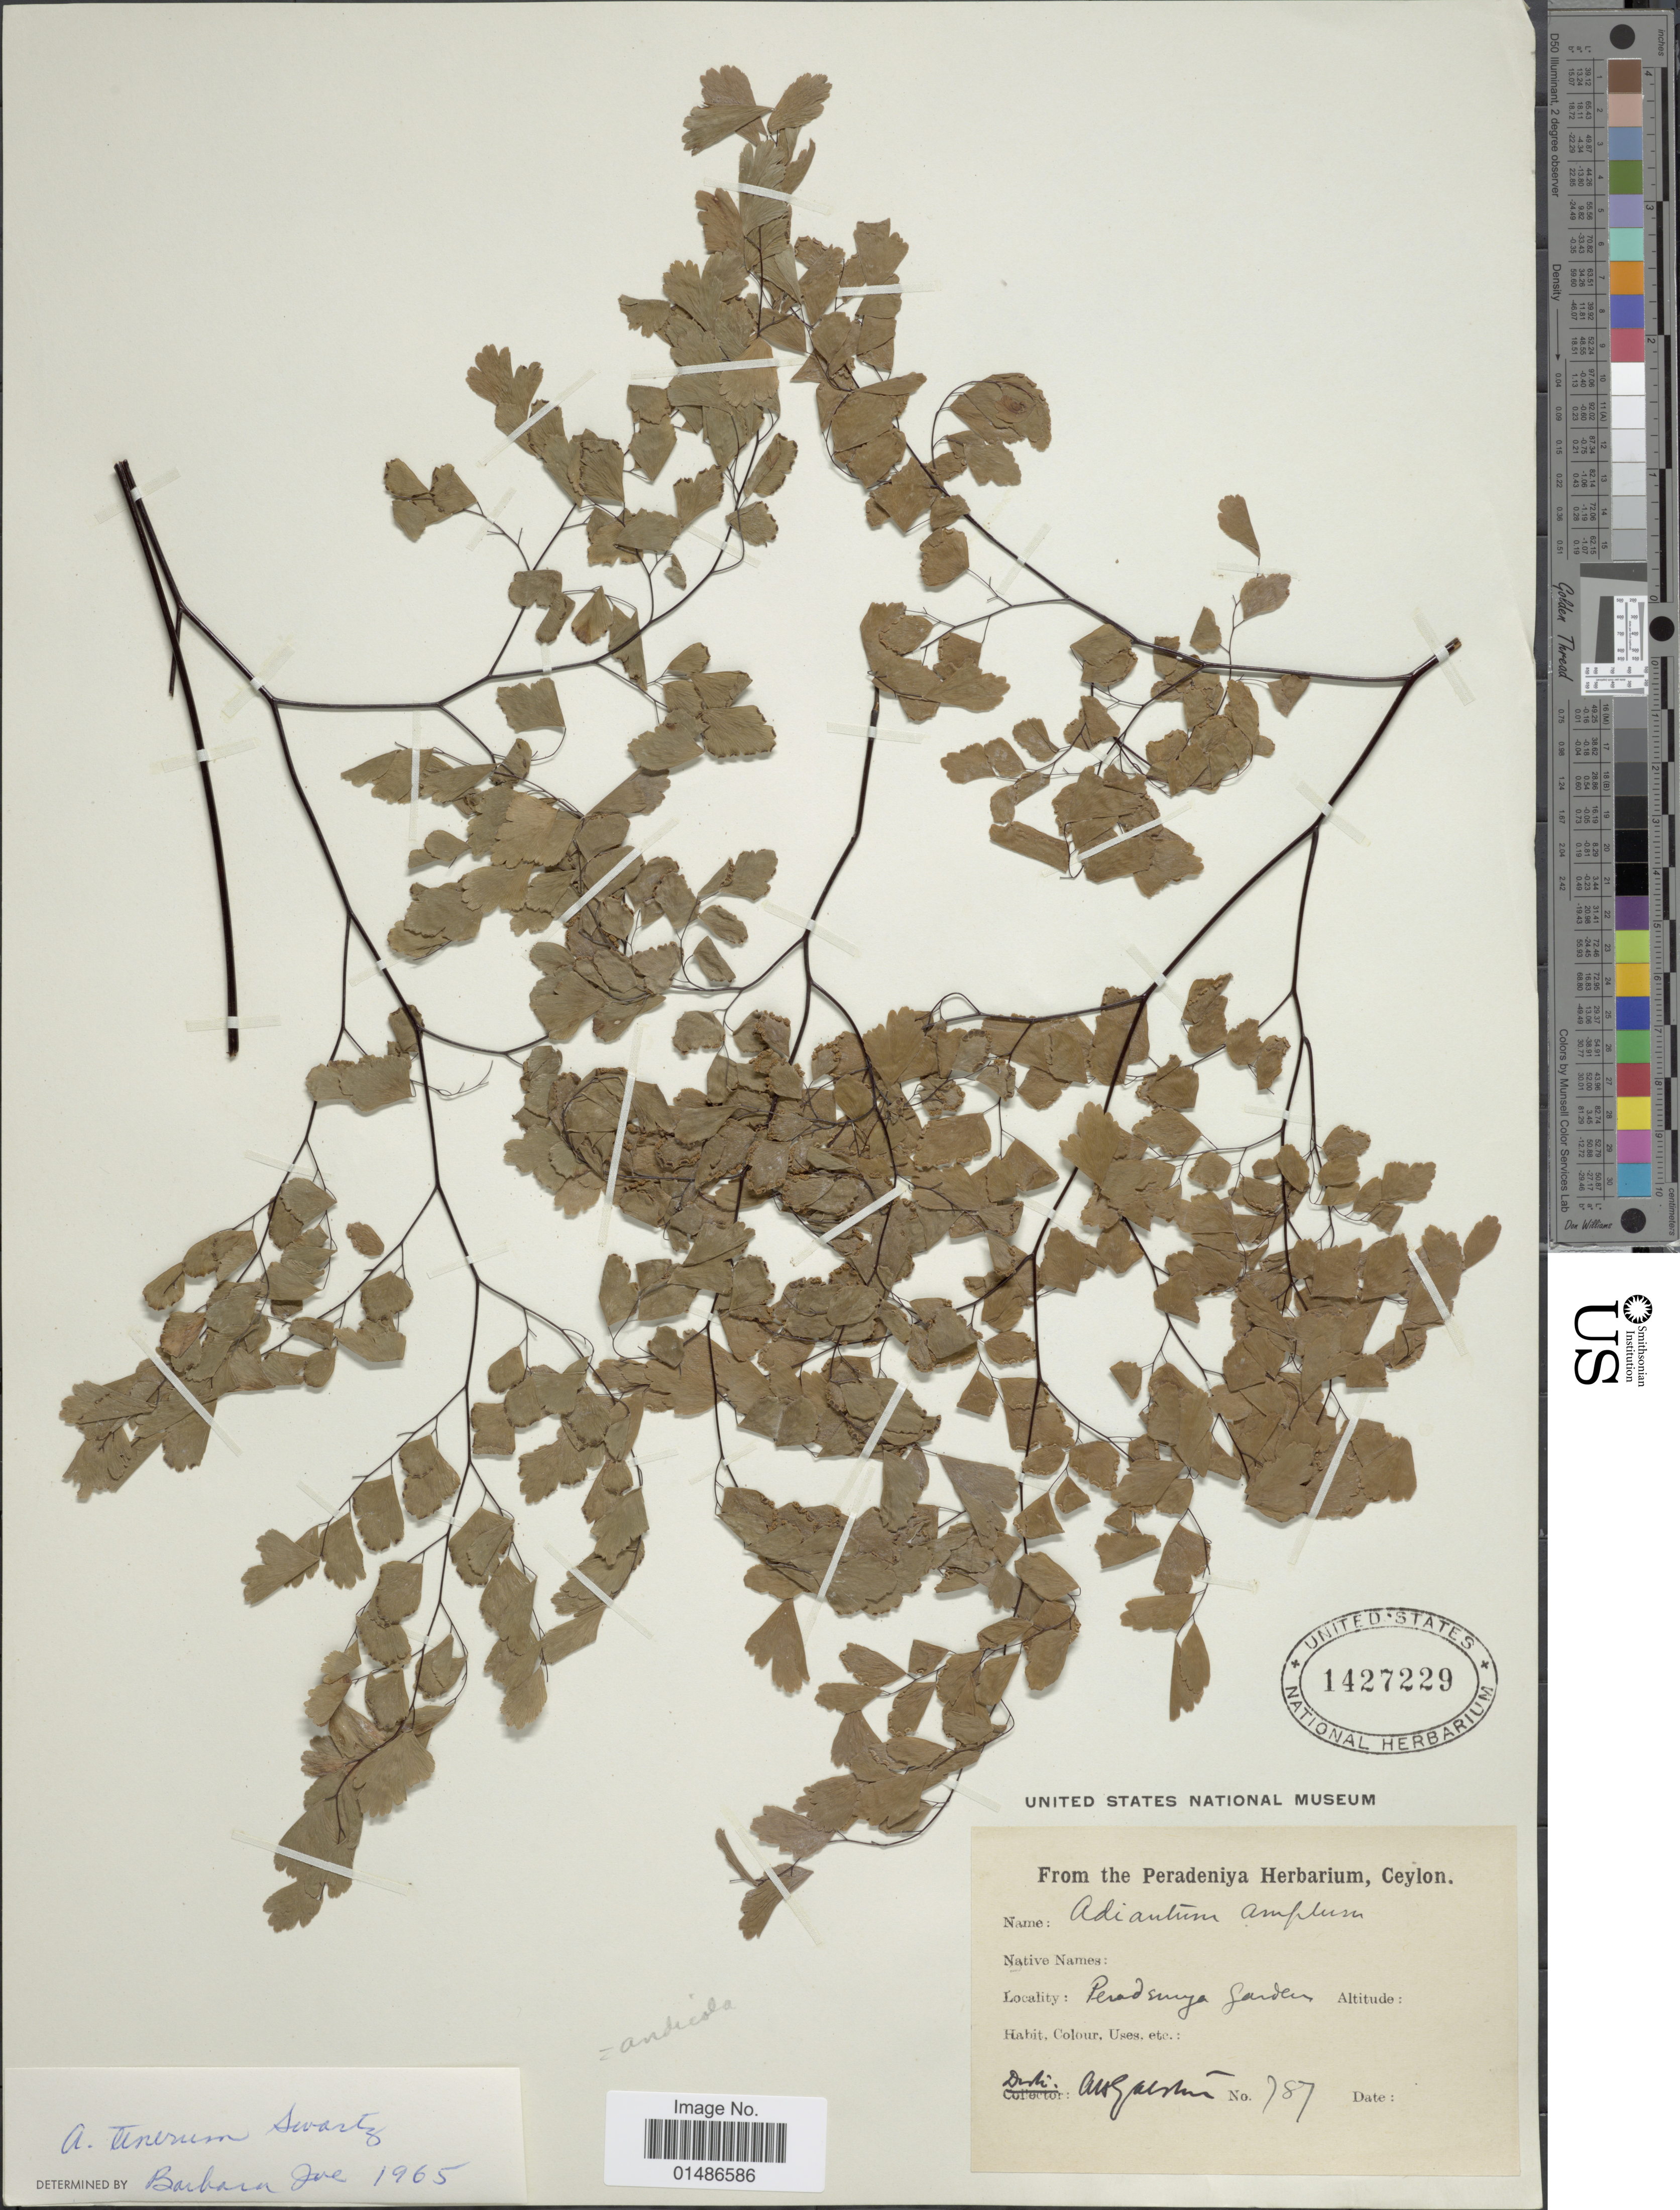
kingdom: Plantae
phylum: Tracheophyta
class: Polypodiopsida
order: Polypodiales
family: Pteridaceae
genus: Adiantum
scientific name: Adiantum tenerum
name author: Sw.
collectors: ex herb. Peradeniya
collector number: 787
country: Sri Lanka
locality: Peradeniya Gardens. Distr. Arogalston. [interpreted]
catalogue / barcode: US 1427229